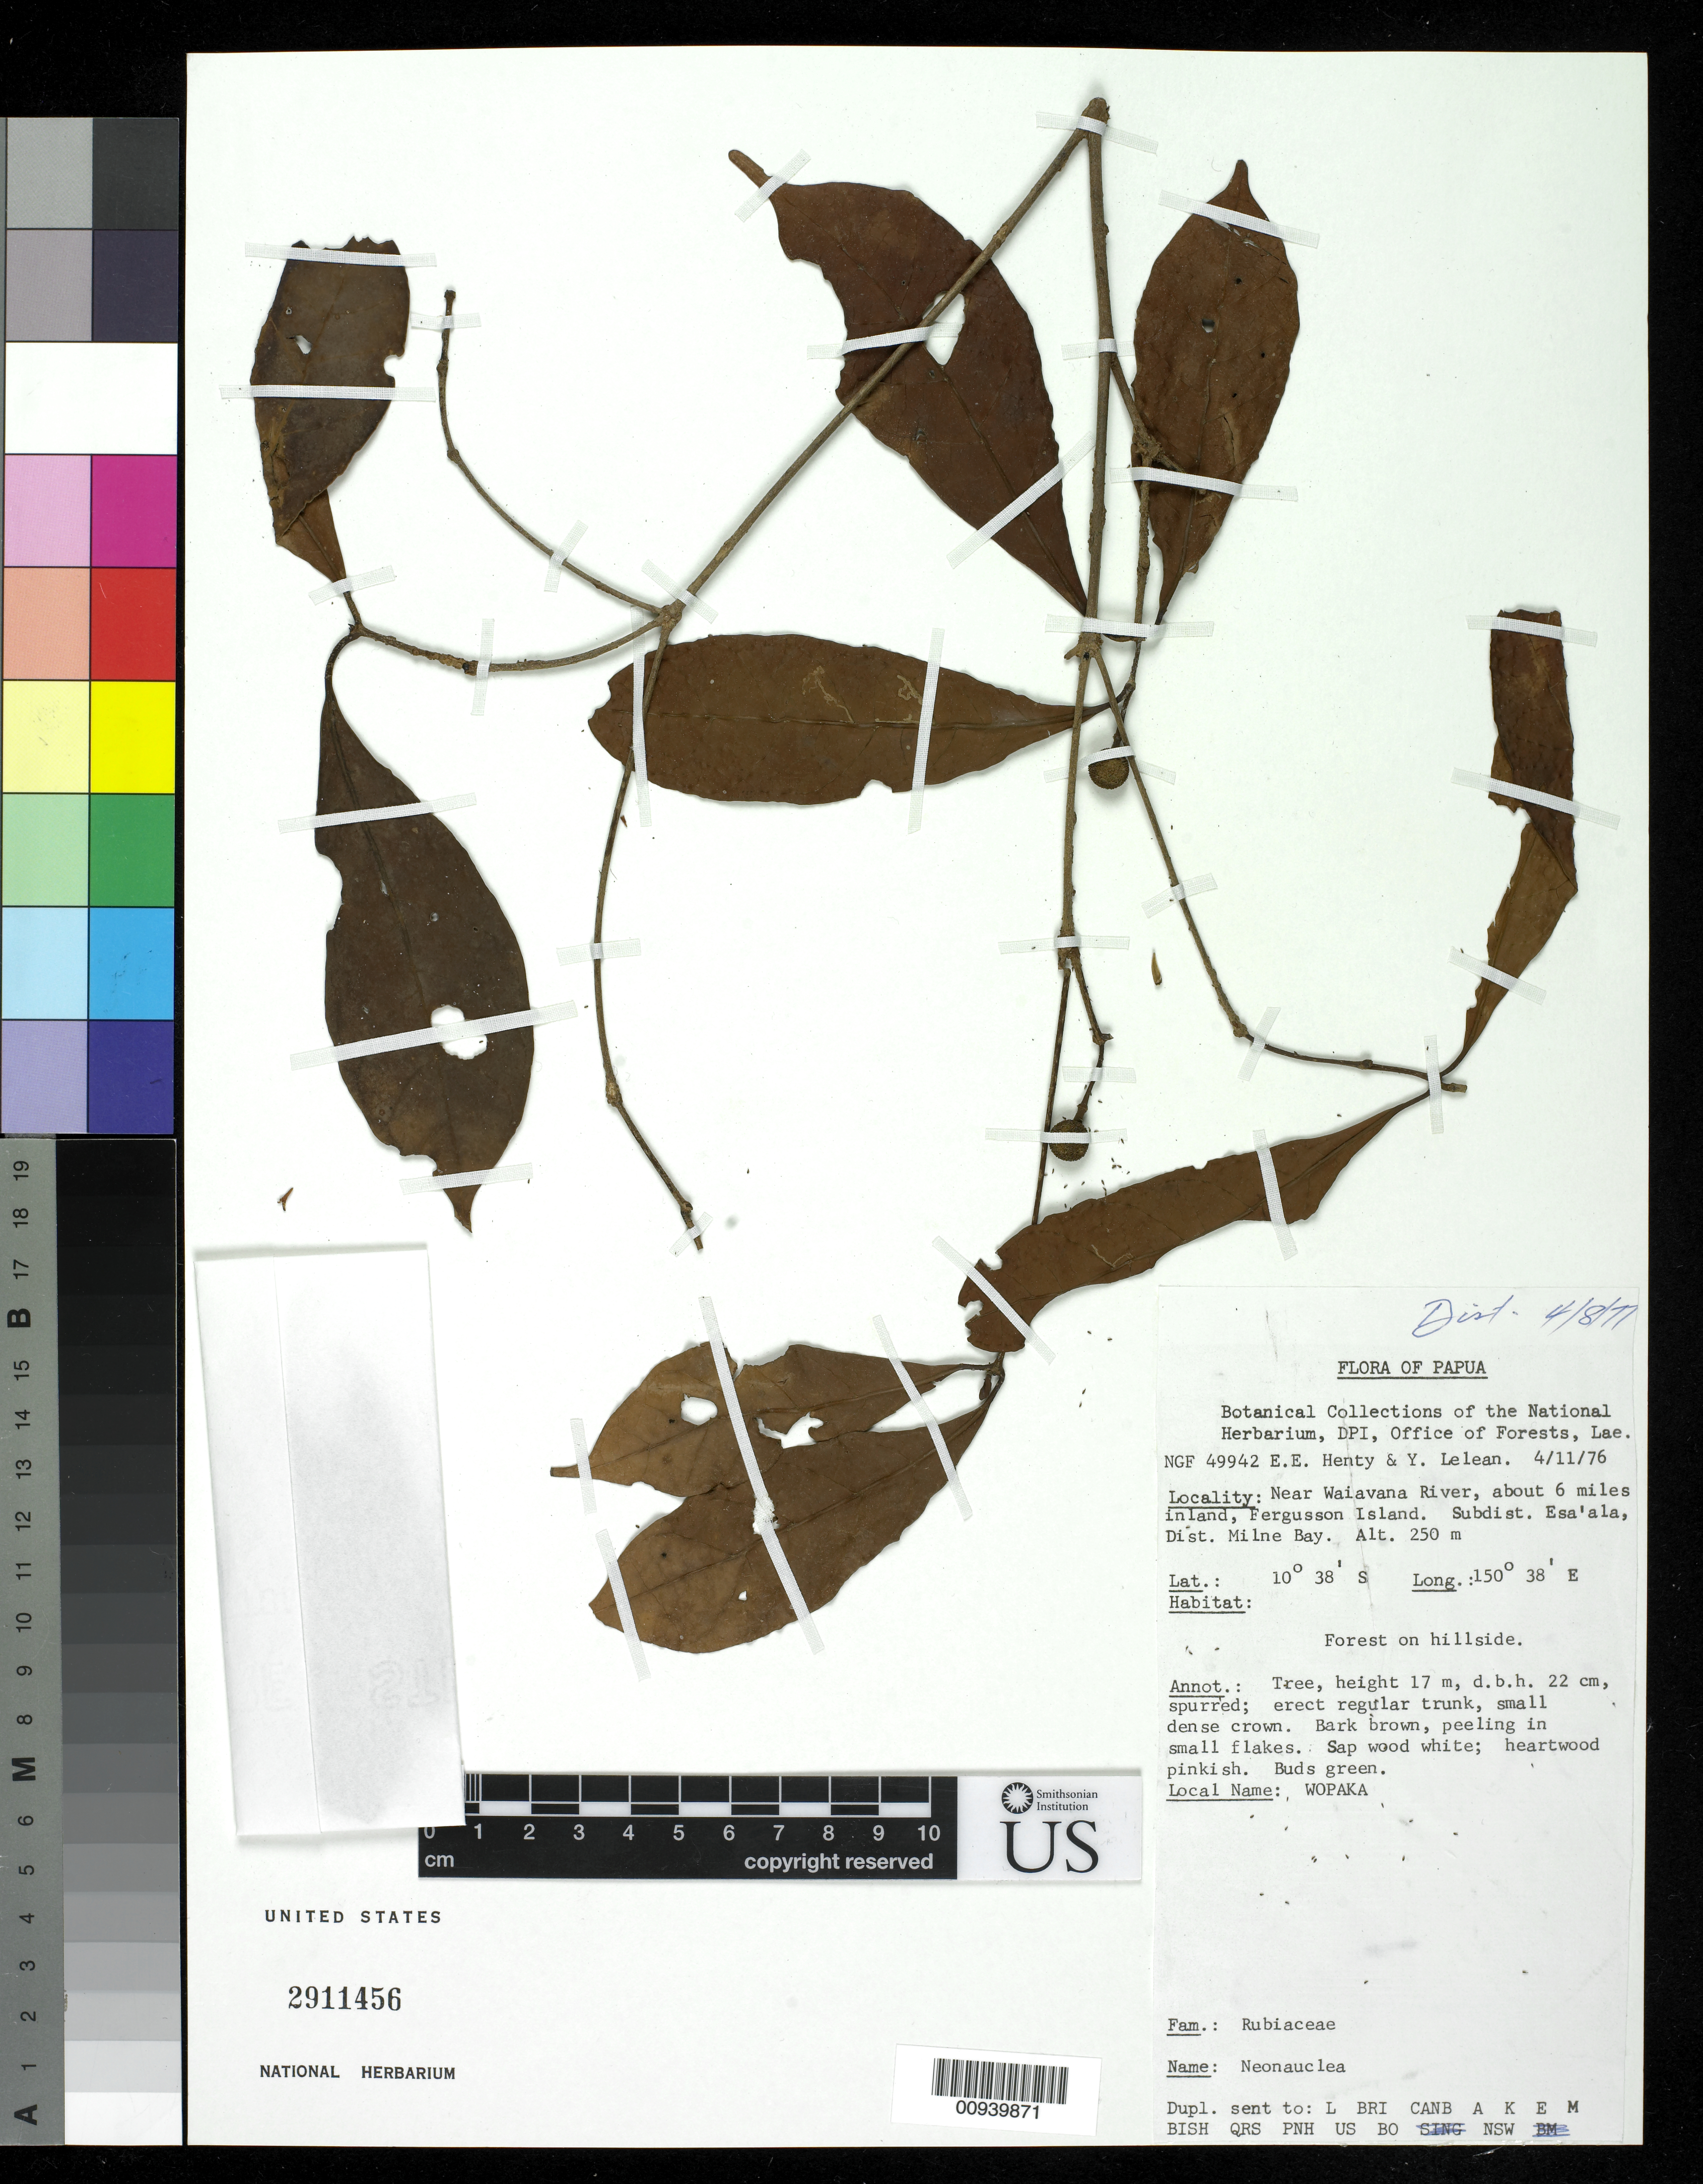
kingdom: Plantae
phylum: Tracheophyta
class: Magnoliopsida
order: Gentianales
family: Rubiaceae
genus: Neonauclea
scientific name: Neonauclea sp.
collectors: E. Henty & Y. Lelean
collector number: NGF 49942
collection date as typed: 11 Apr 1976 or 04 Nov 1976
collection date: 1976-04-11 or 1976-11-04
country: Papua New Guinea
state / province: Milne Bay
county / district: Esa'ala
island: Fergusson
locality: near Waiavana R. about 6 miles inland, Fergusson Island. Subdist. Esa'ala, DIst. Milne Bay.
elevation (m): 250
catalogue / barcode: US 2911456